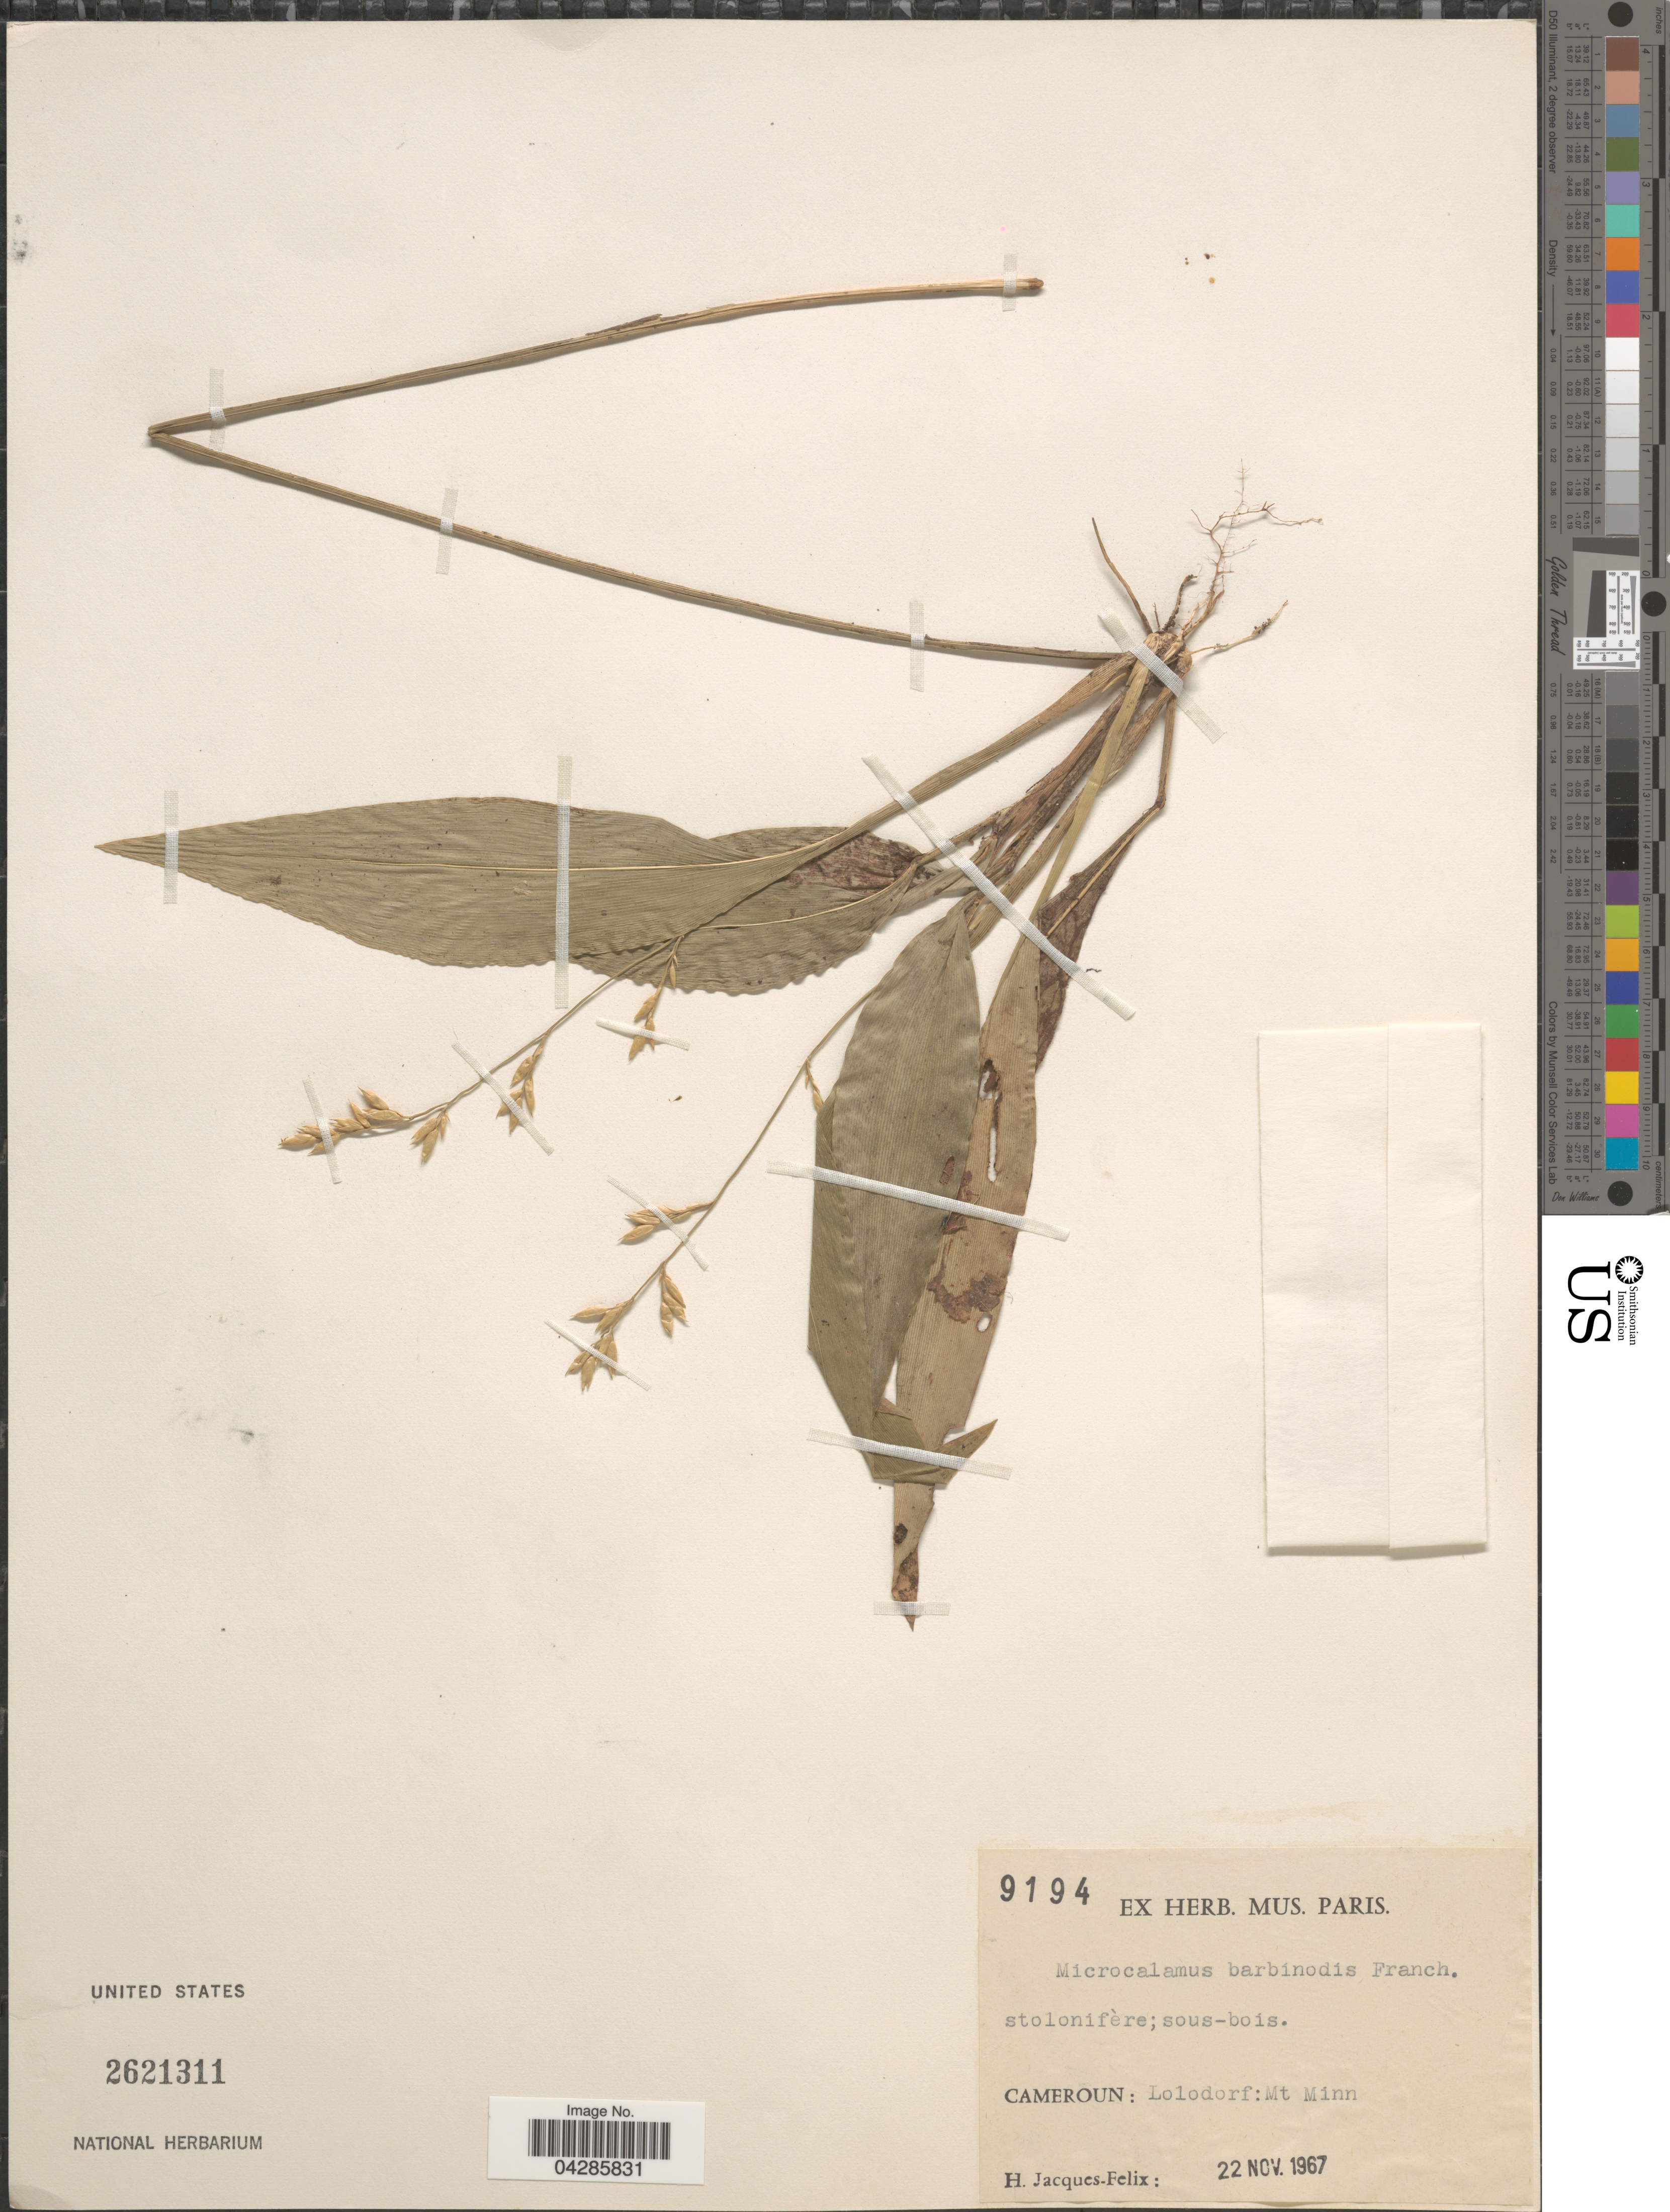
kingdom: Plantae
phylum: Tracheophyta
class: Liliopsida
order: Poales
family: Poaceae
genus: Microcalamus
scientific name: Microcalamus barbinodis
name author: Franch.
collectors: H. Jacques-Félix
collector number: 9194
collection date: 1967-11-22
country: Cameroon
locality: Lolodorf: Mt Minn.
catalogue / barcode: US 2621311